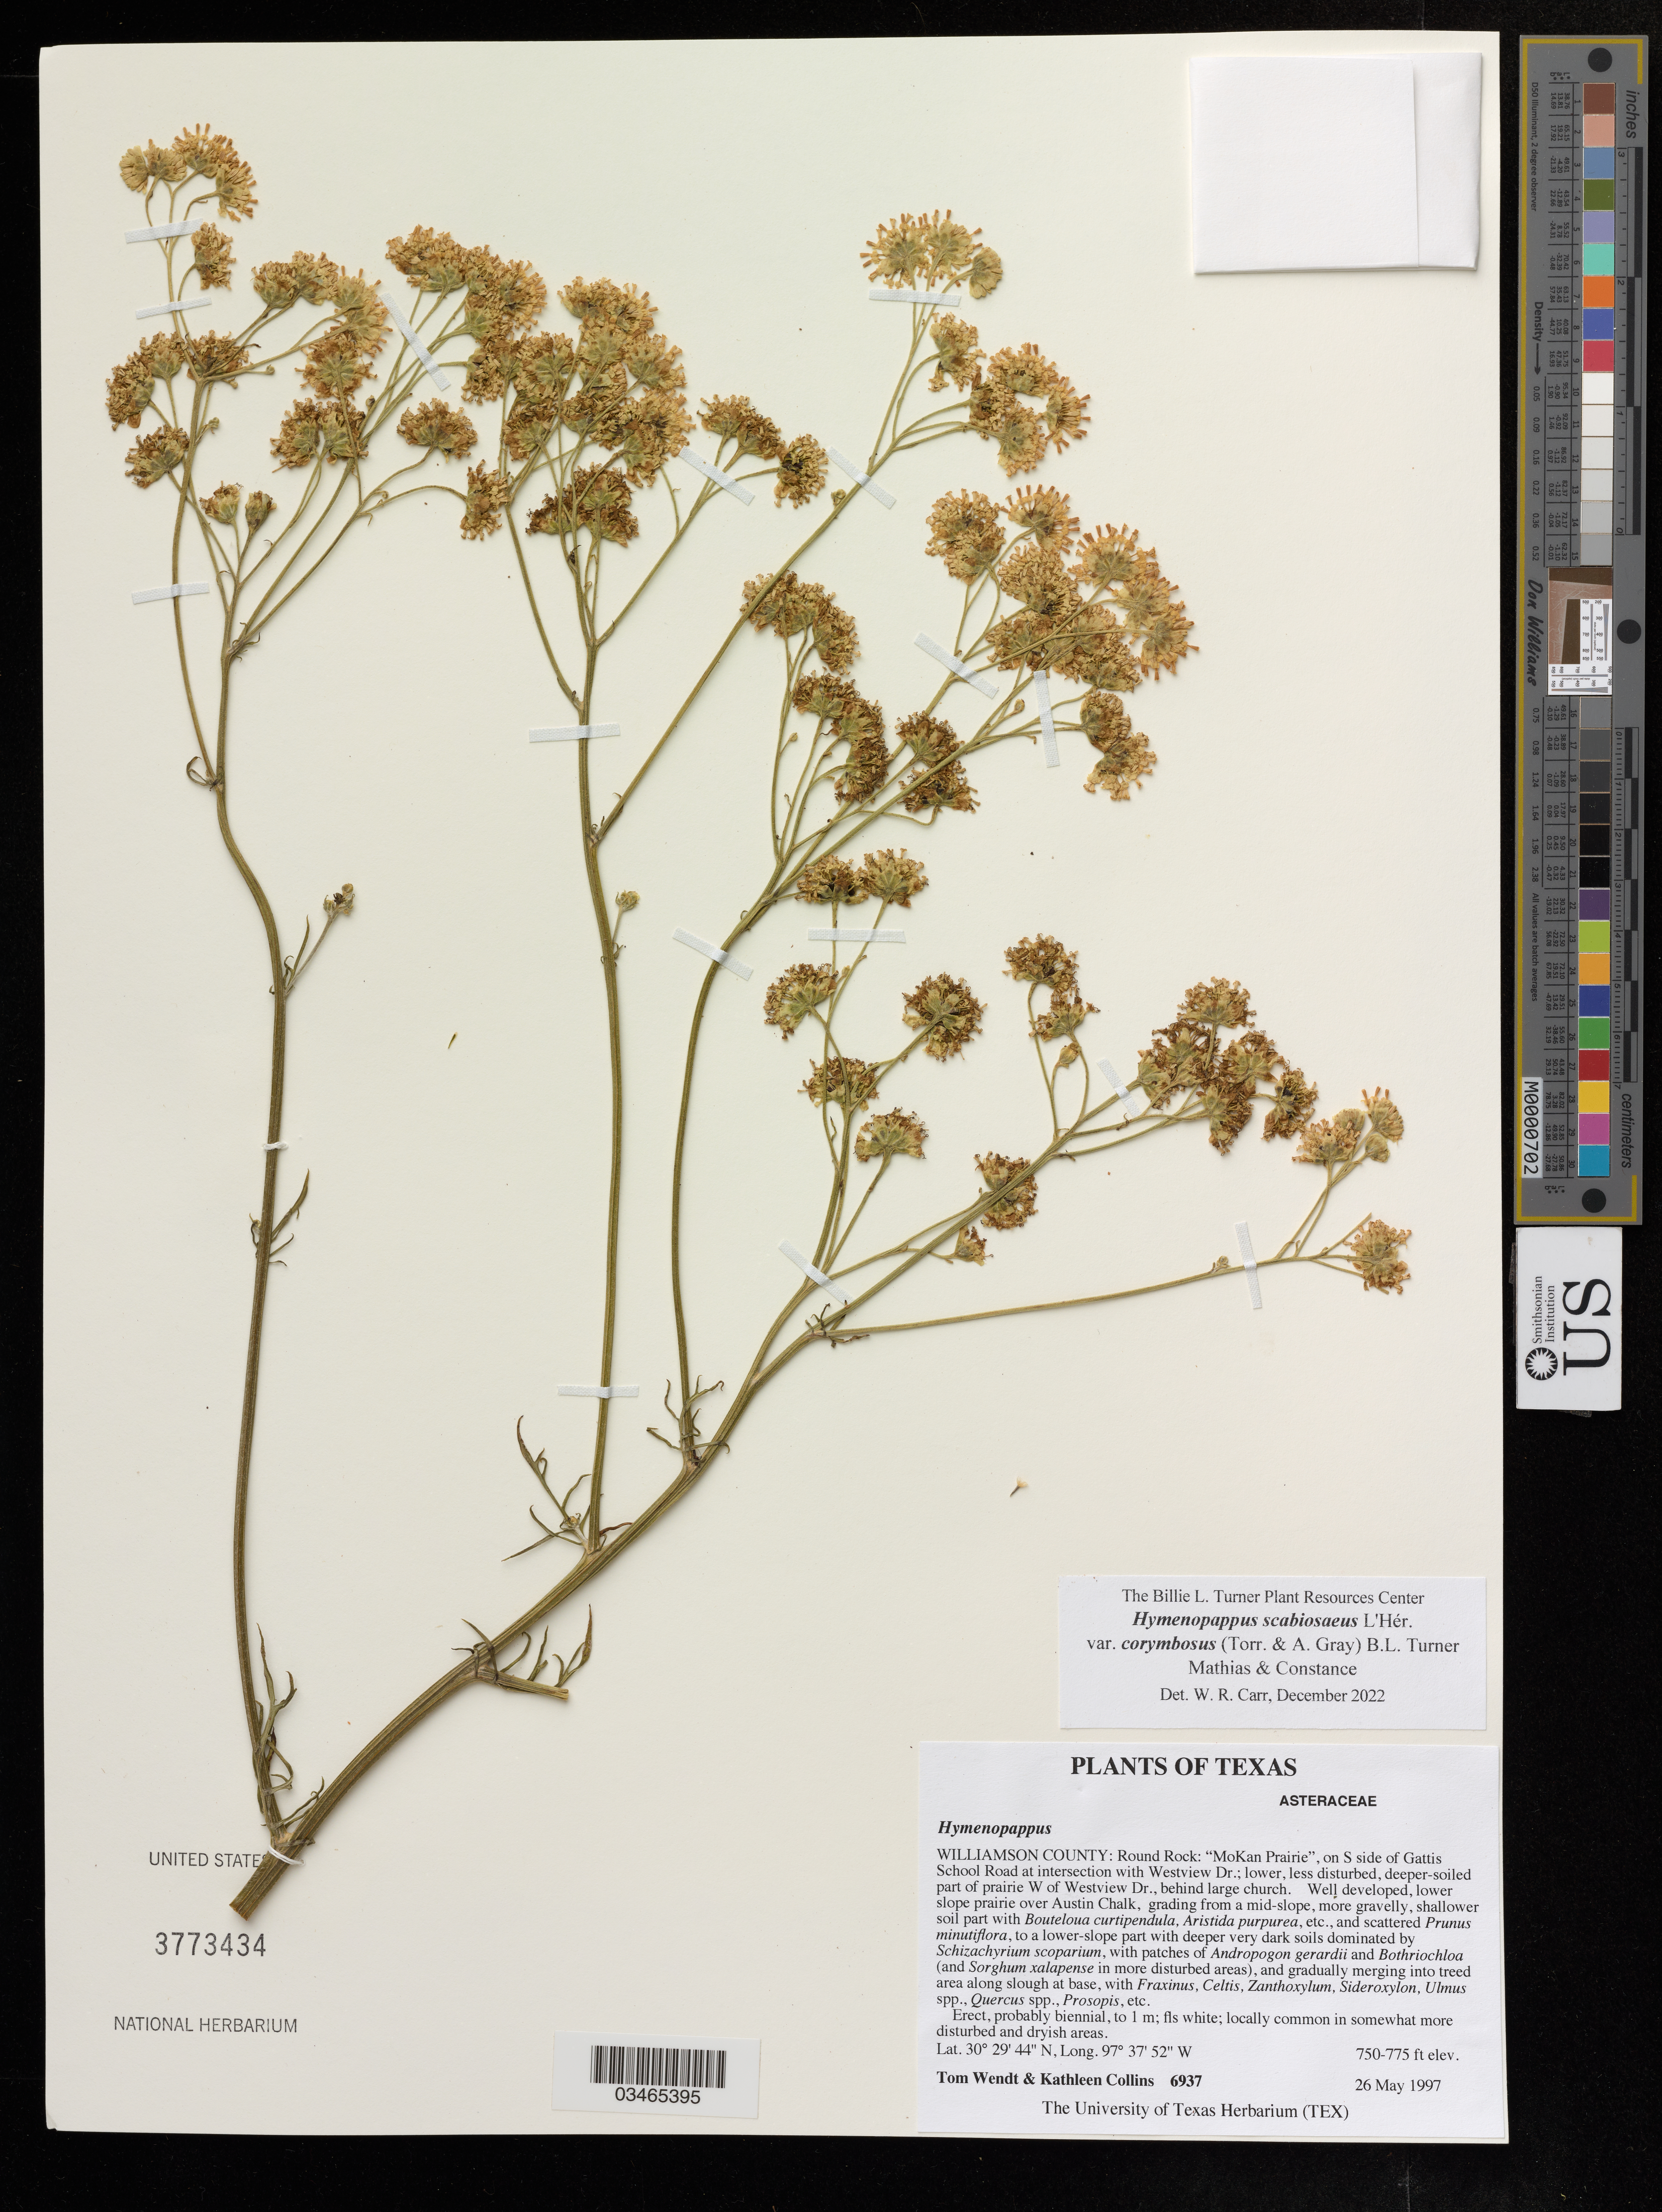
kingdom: Plantae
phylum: Tracheophyta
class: Magnoliopsida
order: Asterales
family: Asteraceae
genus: Hymenopappus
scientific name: Hymenopappus scabiosaeus var. corymbosus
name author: (Torr. & A. Gray) B.L. Turner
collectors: T. Wendt & K. Collins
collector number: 6937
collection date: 1997-05-26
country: United States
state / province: Texas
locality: Williamson County. Round Rock: "MoKan Prairie", on S side of Gattis School Road at intersection with Westview Dr.; lower, less disturbed, deeper-soiled part of prairie W of Westview Dr., behind large church. Well developed, lower slope prairie over Austin Chalk.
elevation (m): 229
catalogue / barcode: US 3773434